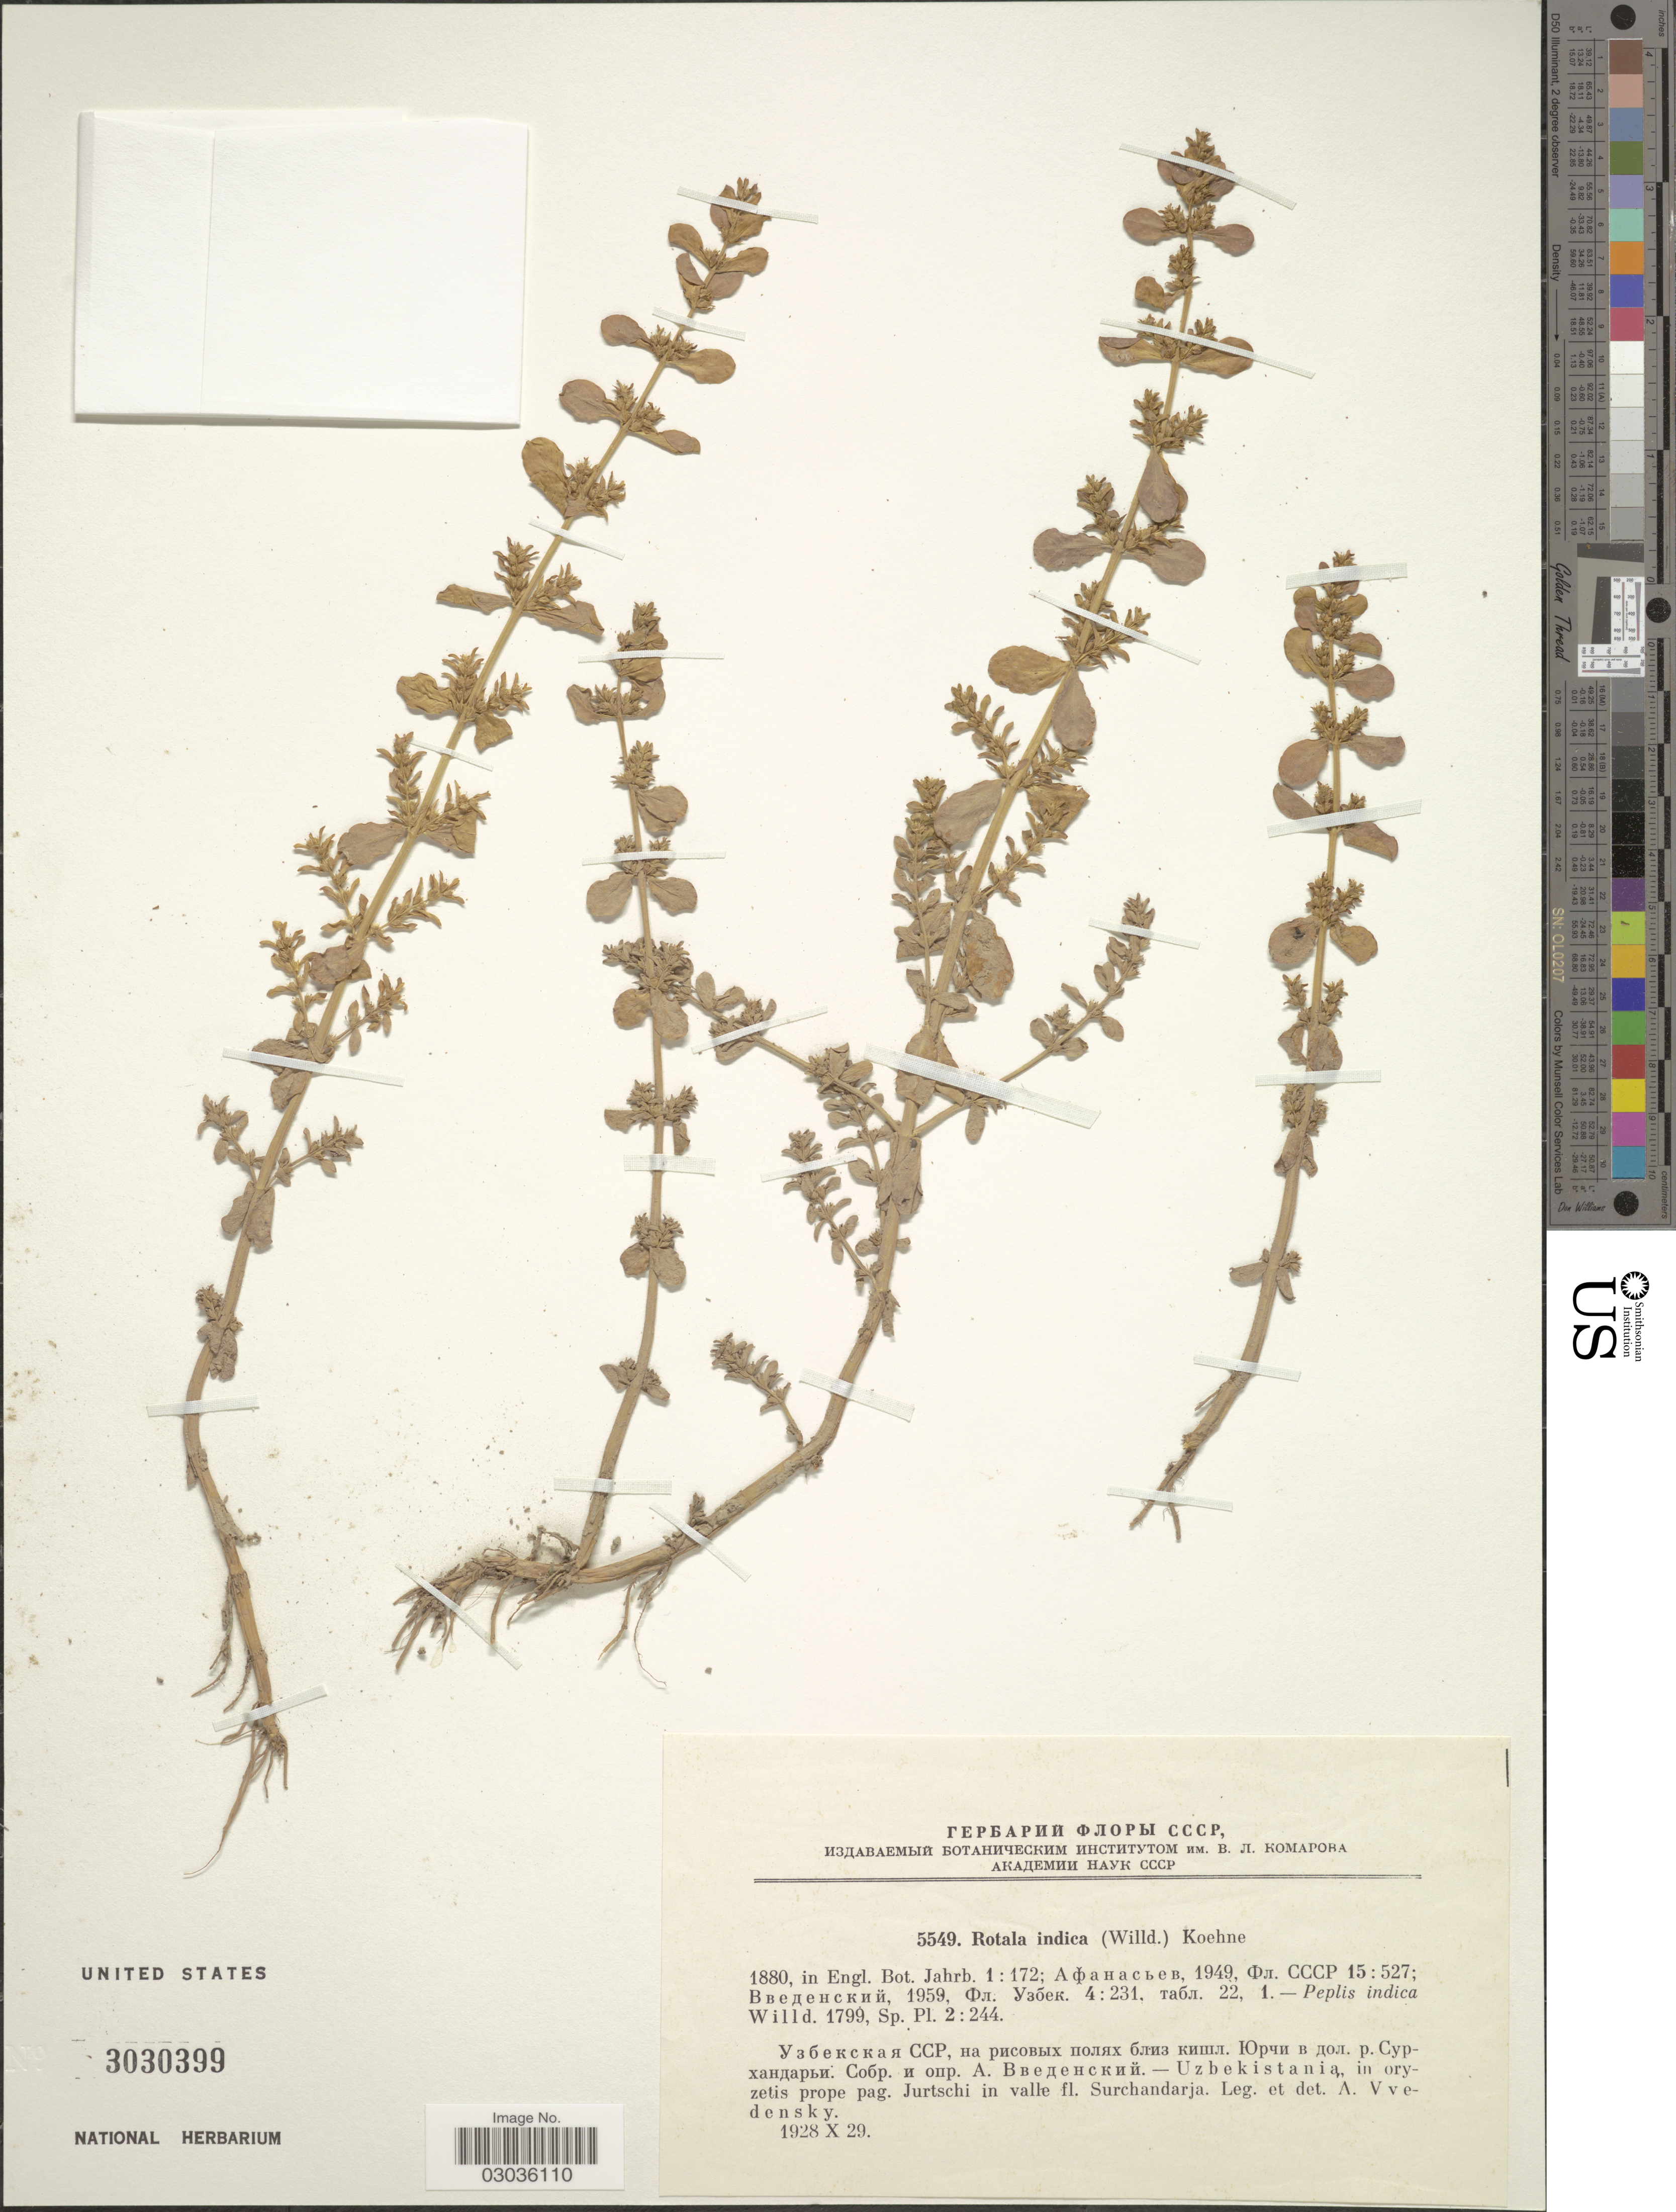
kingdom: Plantae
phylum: Tracheophyta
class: Magnoliopsida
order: Myrtales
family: Lythraceae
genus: Rotala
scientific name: Rotala indica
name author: (L.) Koehne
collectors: A. Vvedensky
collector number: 5549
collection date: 1928-10-29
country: Uzbekistan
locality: Uzbekistania, in oryzetis prope pag. Jurtschi in valle fl. Surchandarja.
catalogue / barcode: US 3030399